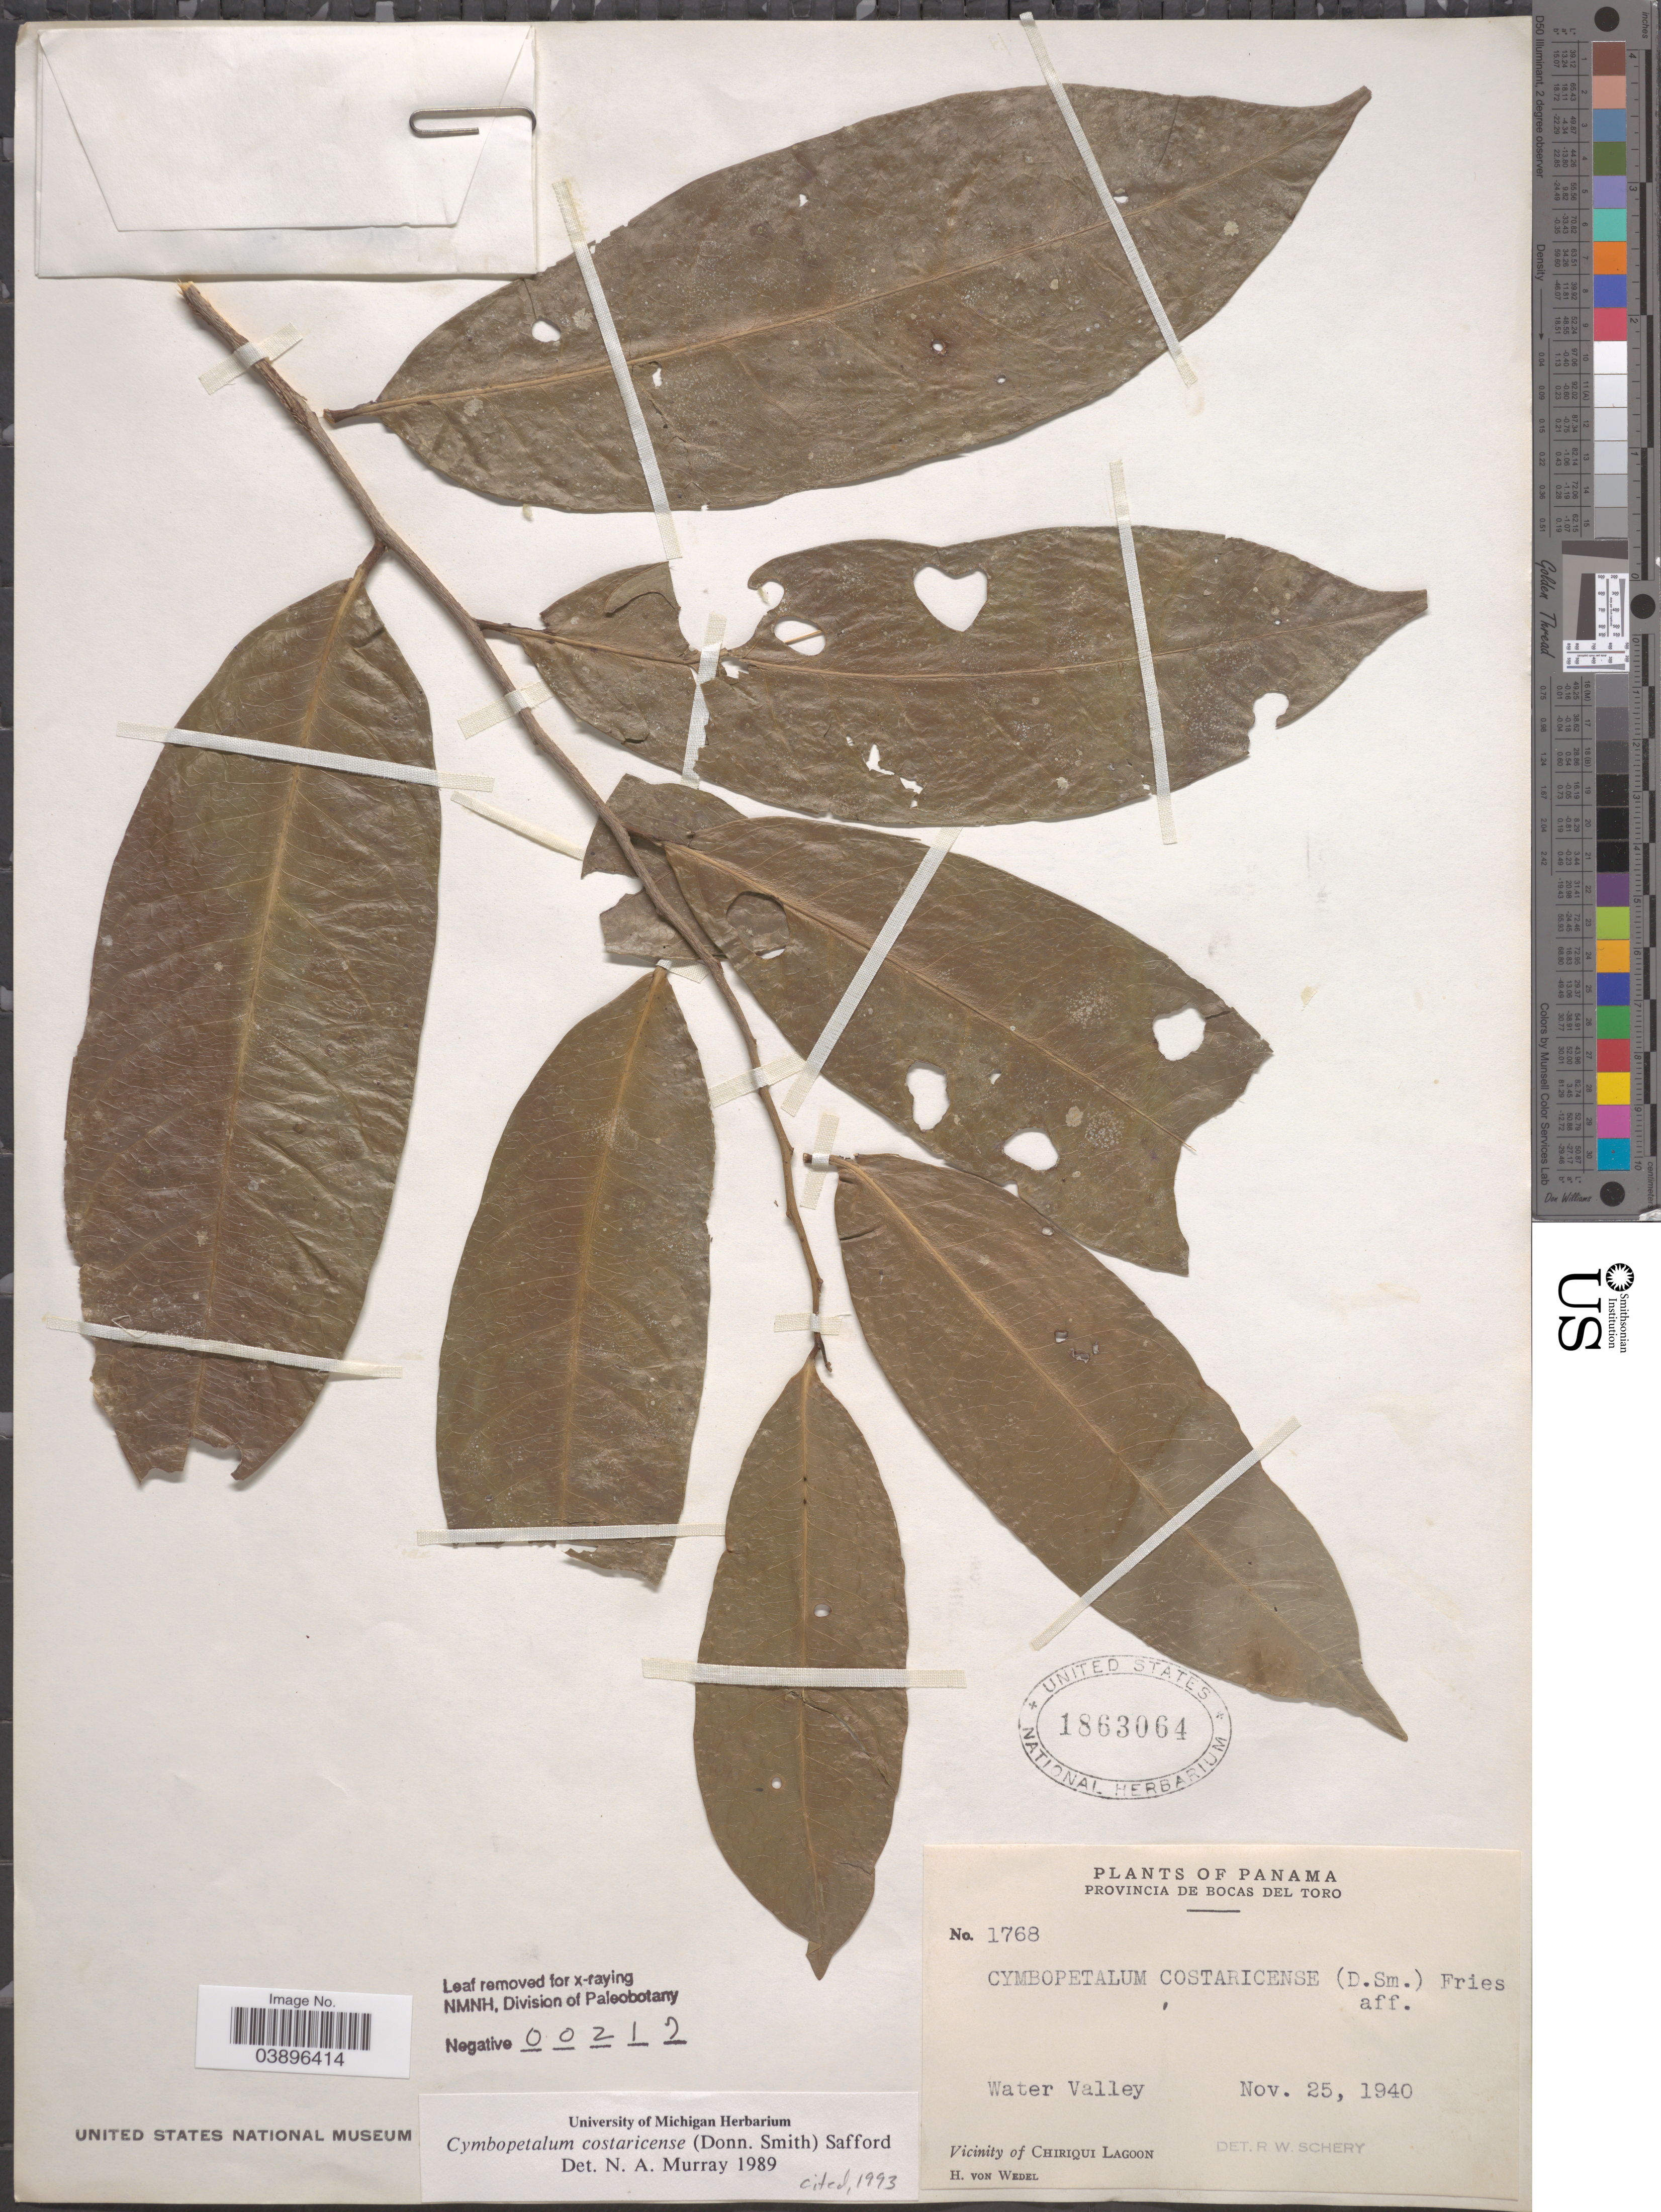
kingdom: Plantae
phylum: Tracheophyta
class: Magnoliopsida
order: Magnoliales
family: Annonaceae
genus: Cymbopetalum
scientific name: Cymbopetalum costaricense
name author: (Donn. Sm.) R.E. Fr.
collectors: H. von Wedel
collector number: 1768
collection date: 1940-11-25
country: Panama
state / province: Bocas del Toro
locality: Water Valley. Vicinity of Chiriqui Lagoon.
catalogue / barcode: US 1863064